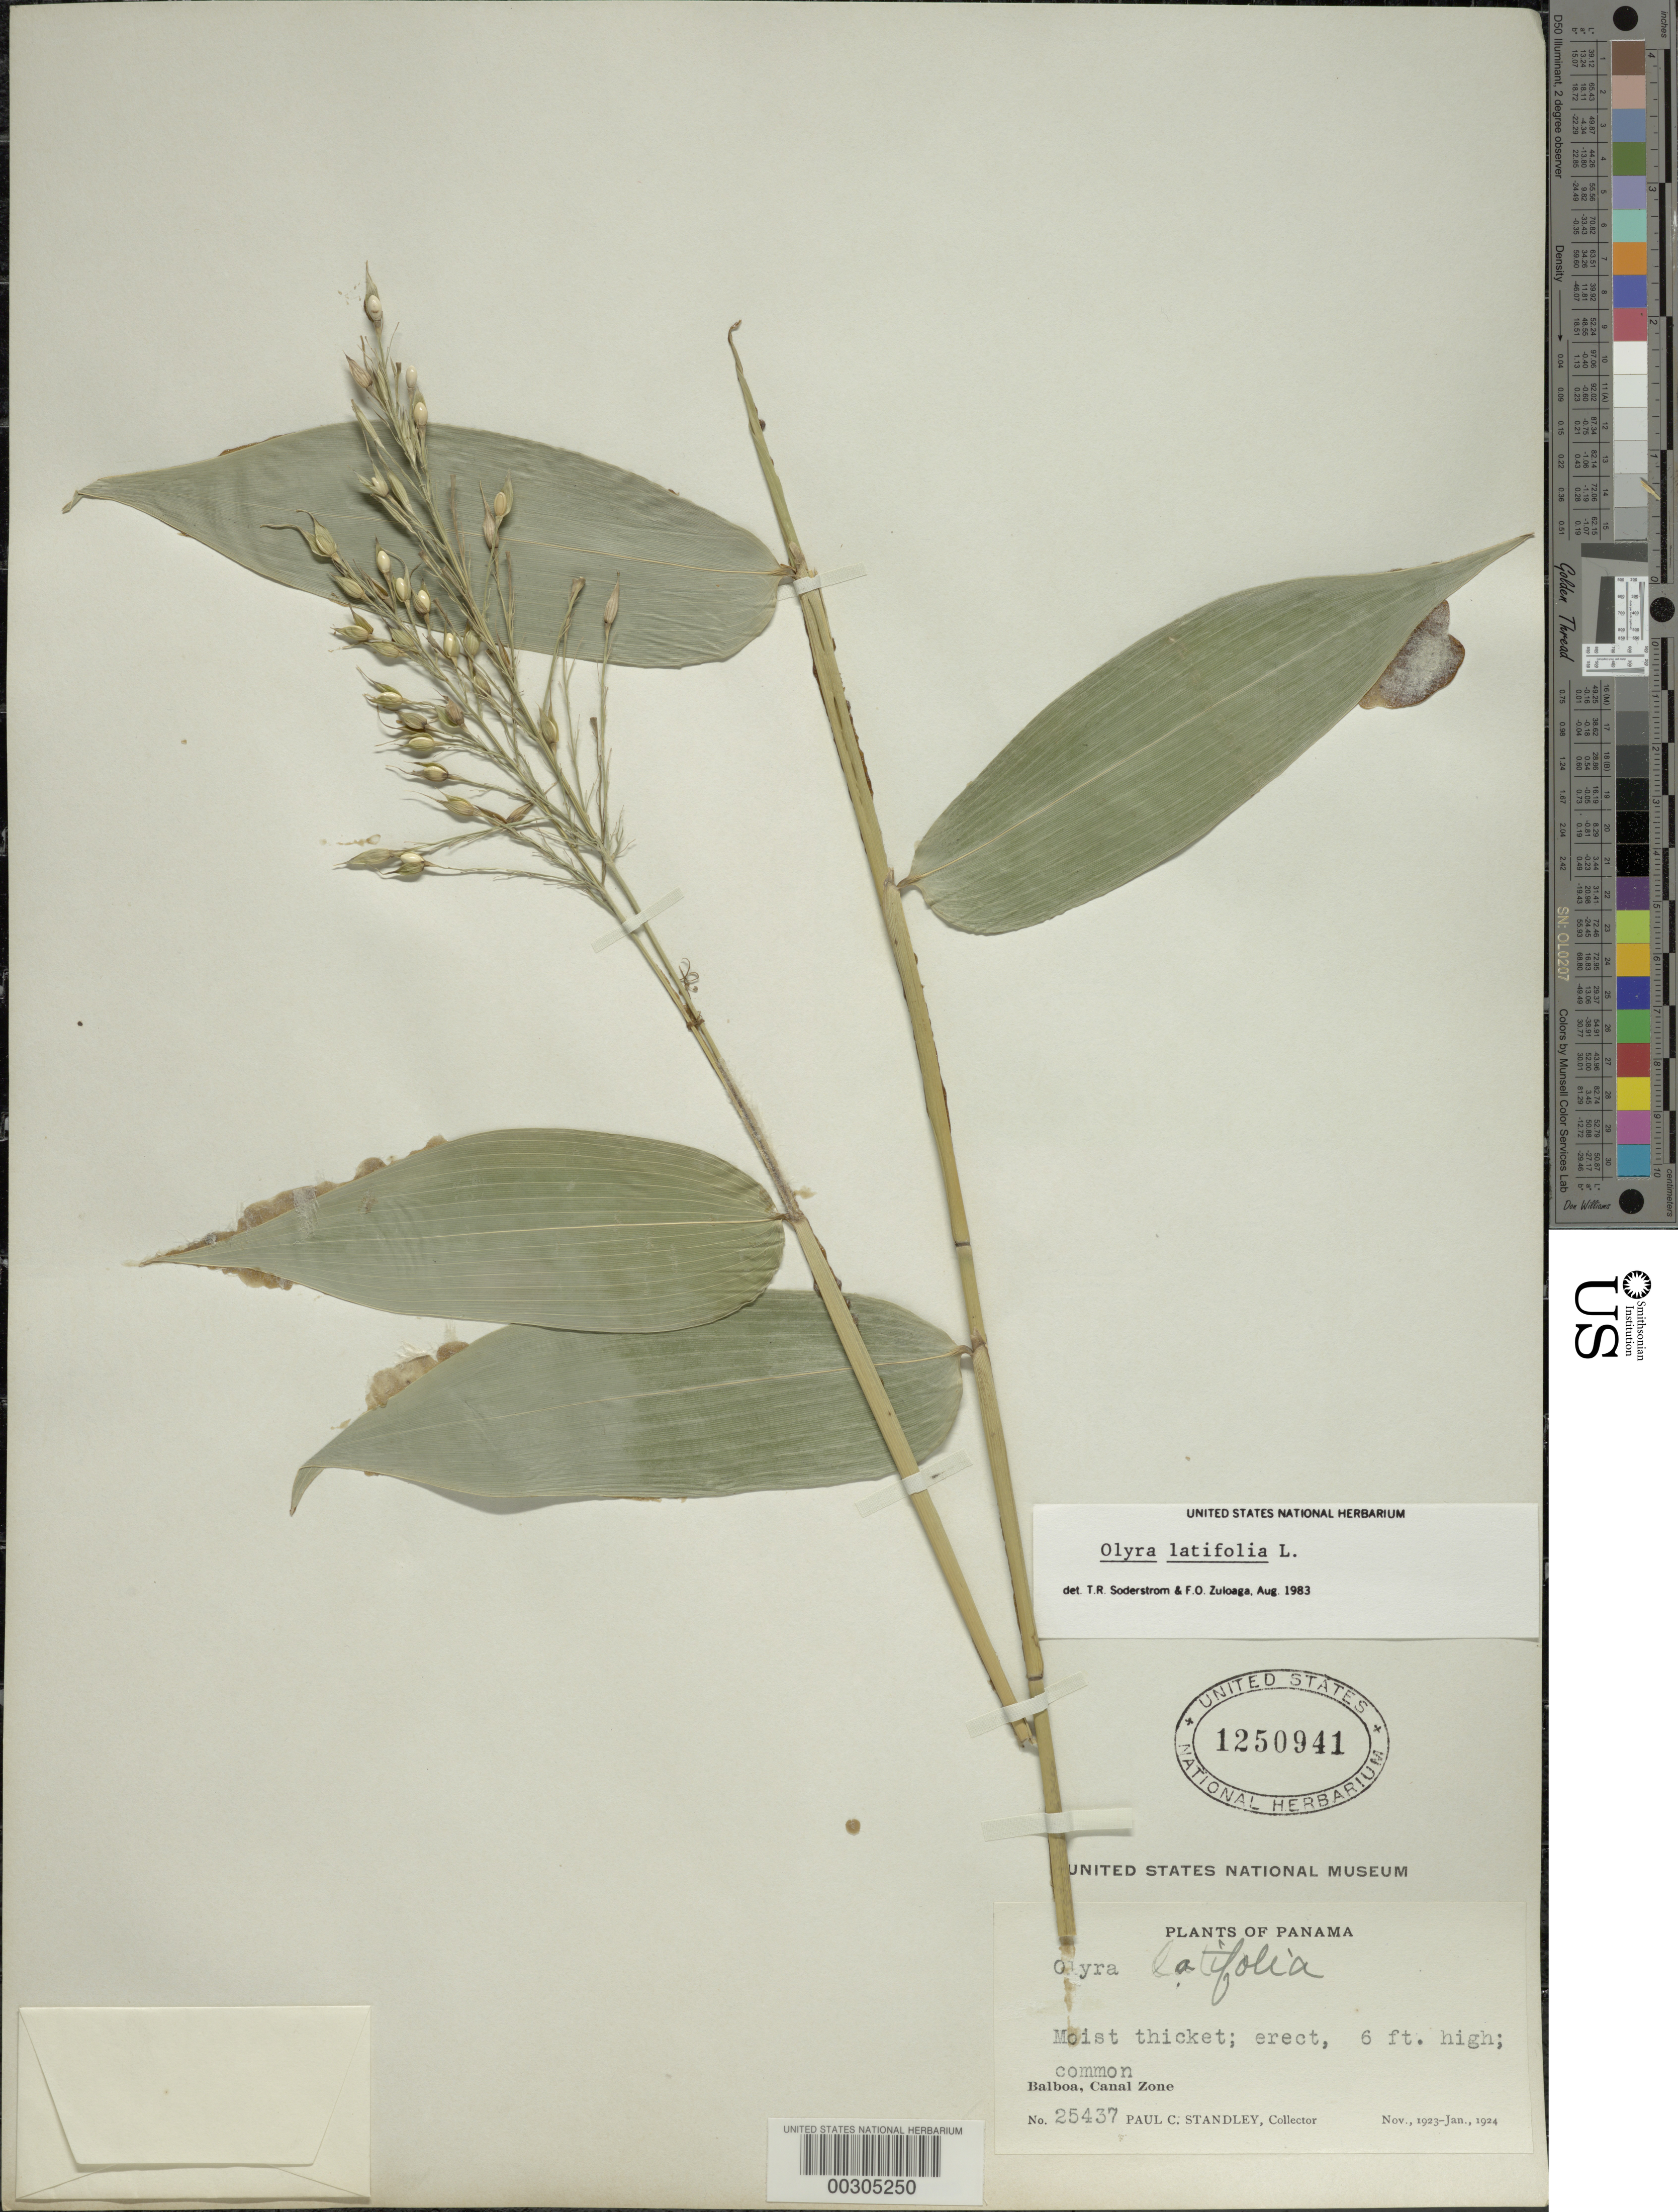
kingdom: Plantae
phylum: Tracheophyta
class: Liliopsida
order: Poales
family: Poaceae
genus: Olyra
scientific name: Olyra latifolia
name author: L.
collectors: P. C. Standley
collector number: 25437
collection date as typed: Nov 1923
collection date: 1923-11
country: Panama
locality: Balboa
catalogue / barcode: US 1250941